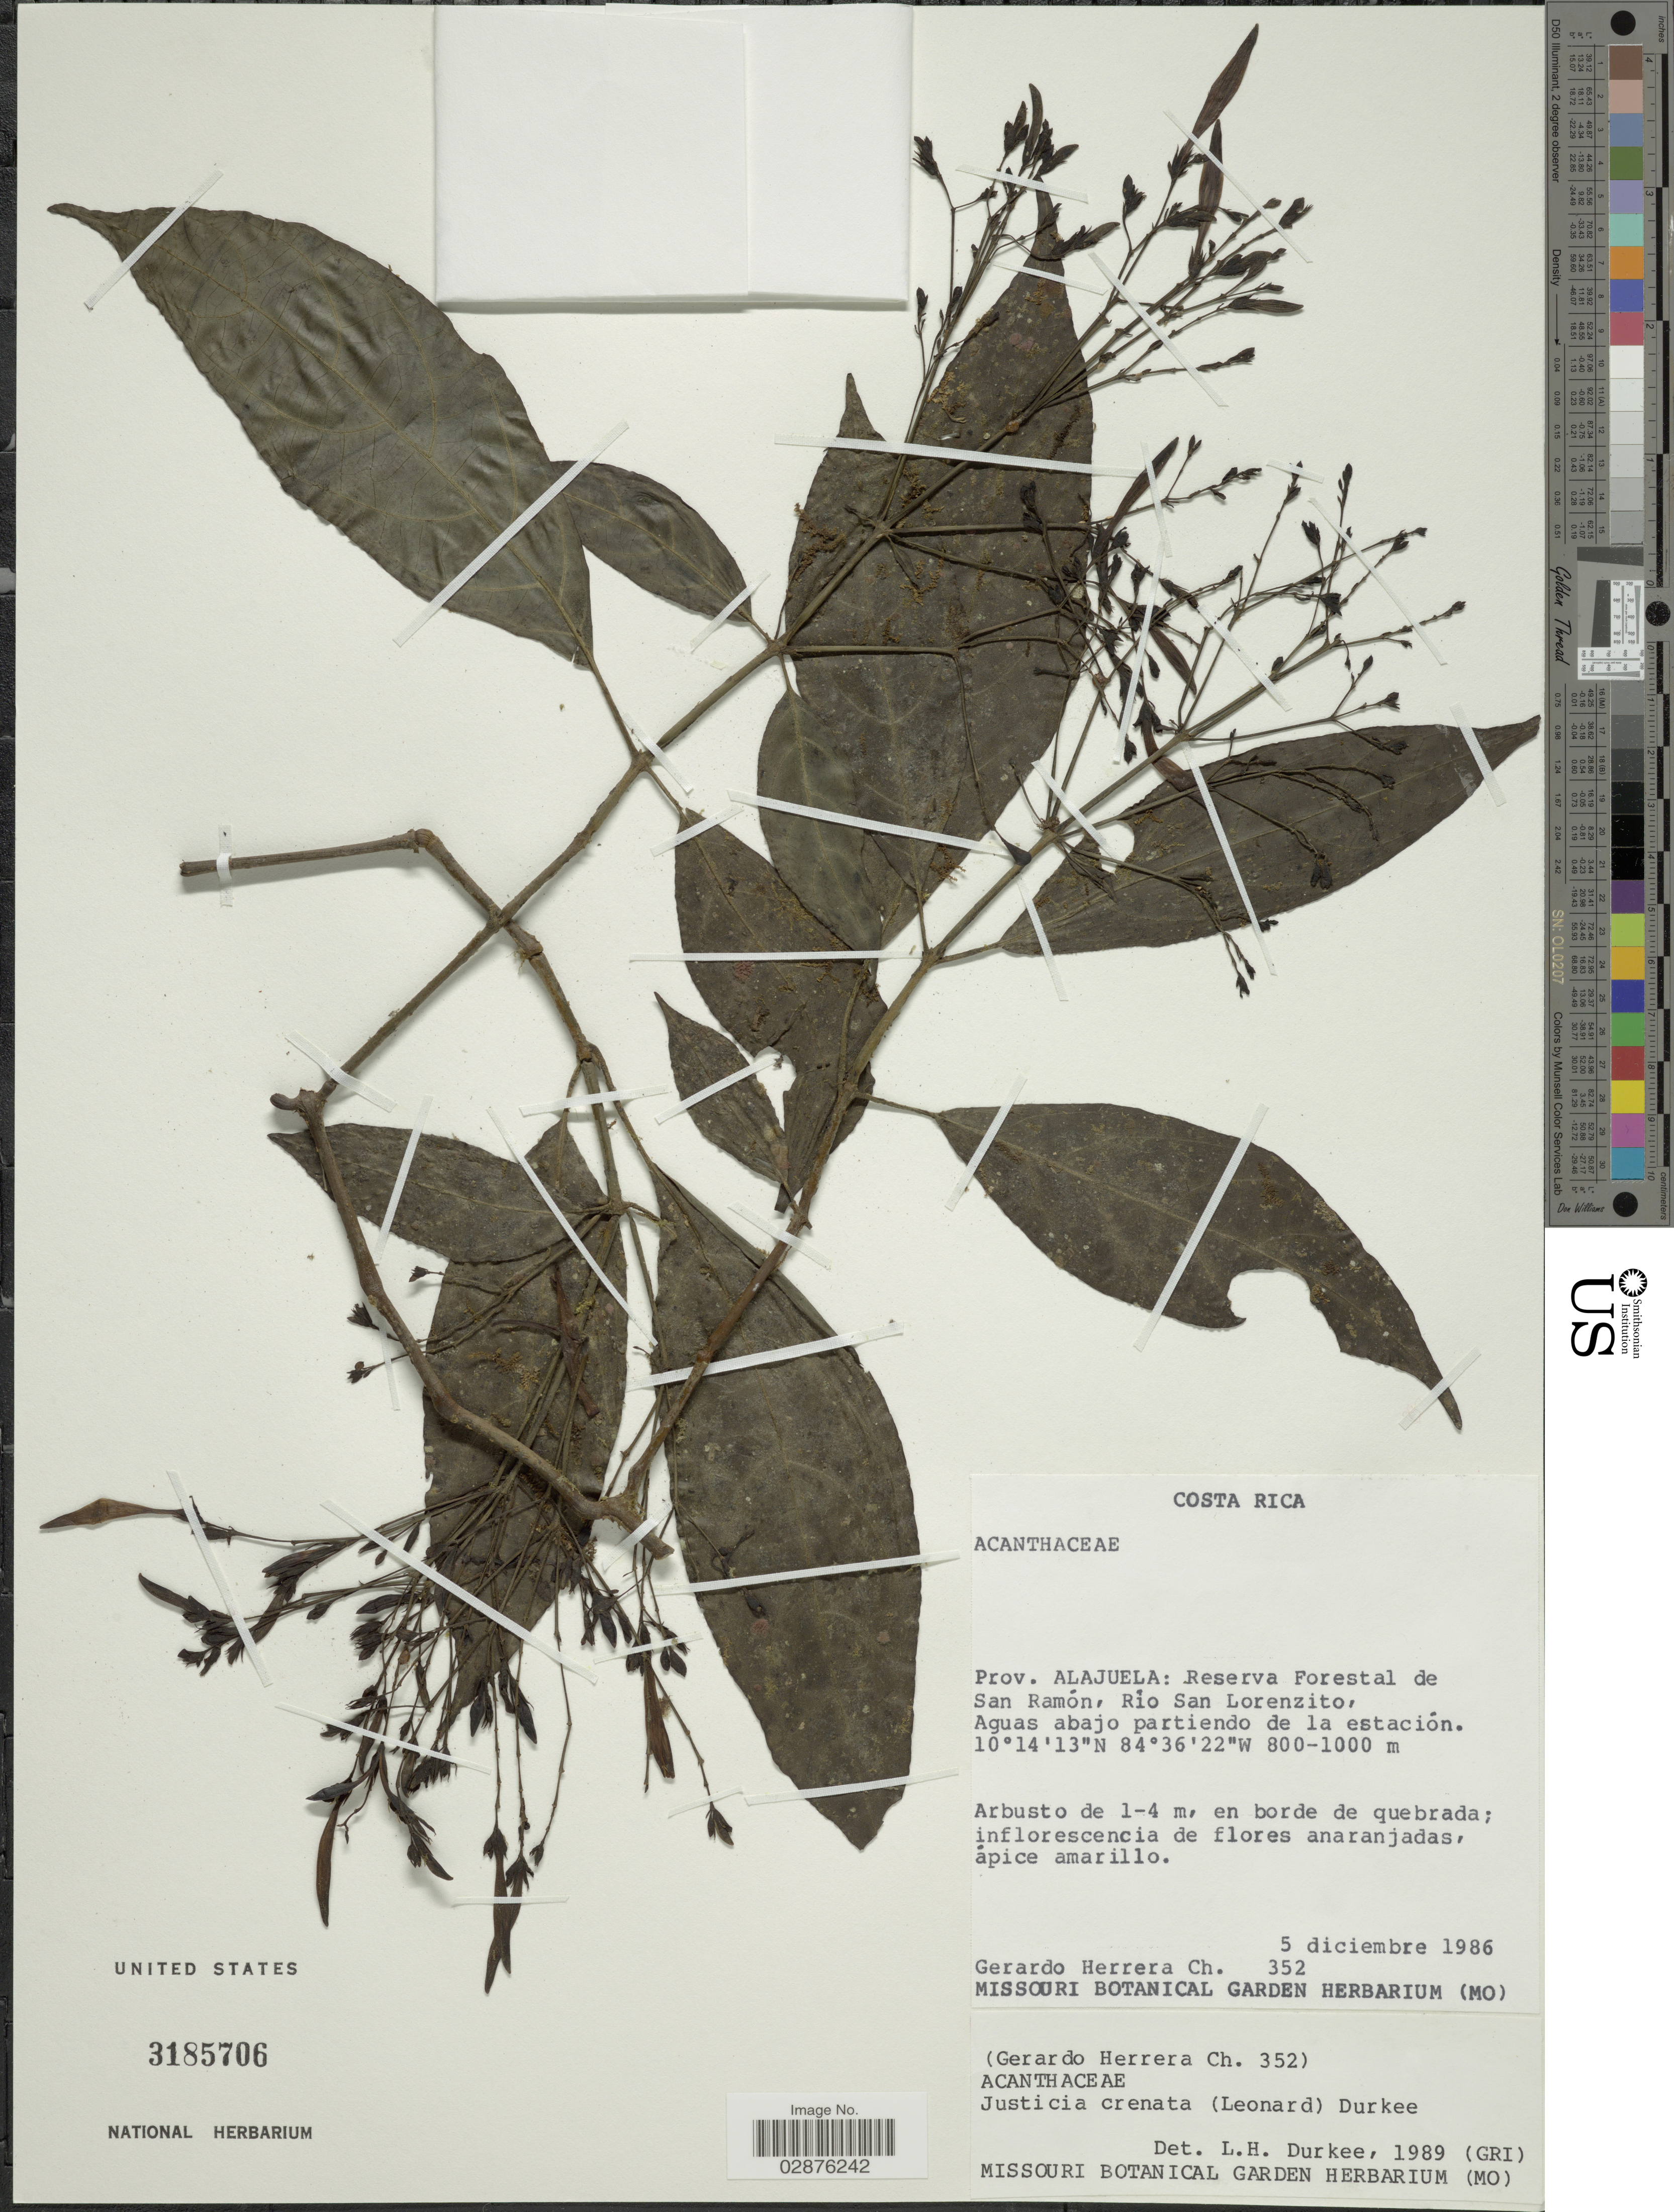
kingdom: Plantae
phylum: Tracheophyta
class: Magnoliopsida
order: Lamiales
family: Acanthaceae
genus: Justicia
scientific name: Justicia crenata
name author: (Leonard) Durkee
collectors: G. Herrera Ch.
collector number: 352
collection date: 1986-12-05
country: Costa Rica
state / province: Alajuela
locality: Reserva Forestal de San Ramón, Río San Lorenzito, Aguas abajo partiendo de la estación.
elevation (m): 800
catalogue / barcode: US 3185706